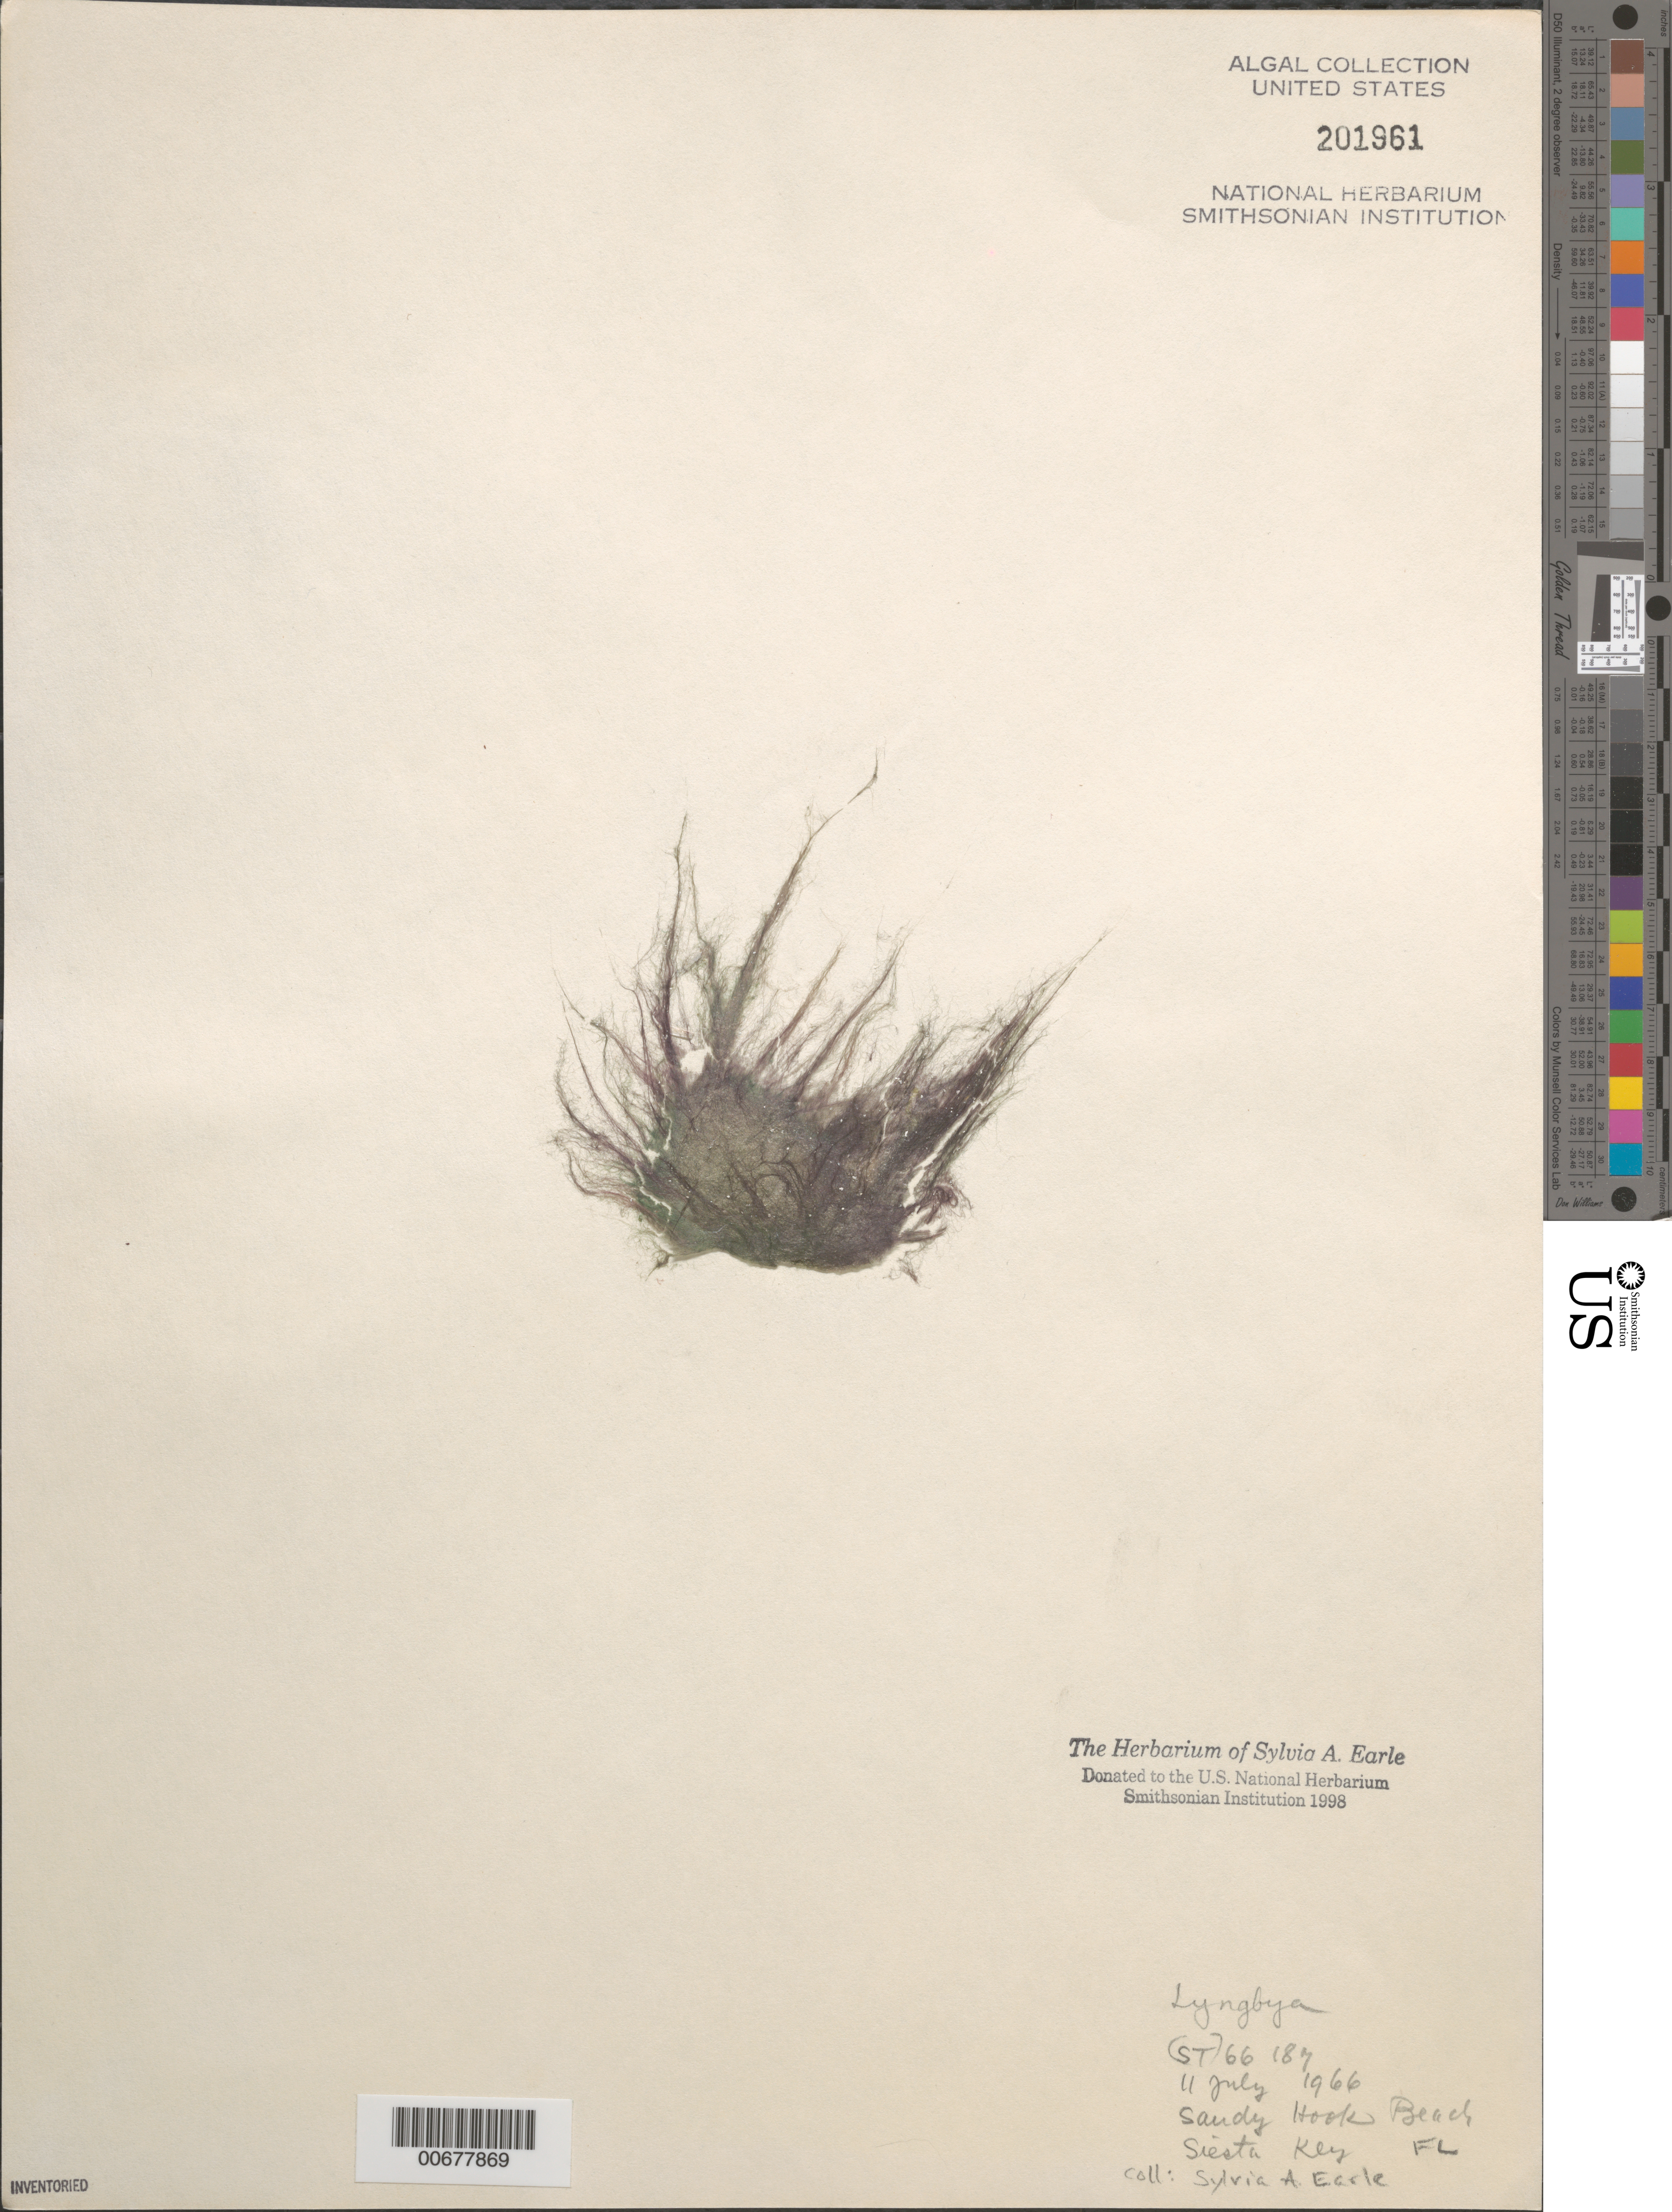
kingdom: Bacteria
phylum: Cyanobacteria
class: Cyanobacteriia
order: Cyanobacteriales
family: Microcoleaceae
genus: Lyngbya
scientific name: Lyngbya sp.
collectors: S. A. Earle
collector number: SE 66187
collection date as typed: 11 Jul 1966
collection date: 1966-07-11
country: United States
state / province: Florida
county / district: Sarasota County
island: Siesta Key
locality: Sandy Hook Beach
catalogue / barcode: US 201961